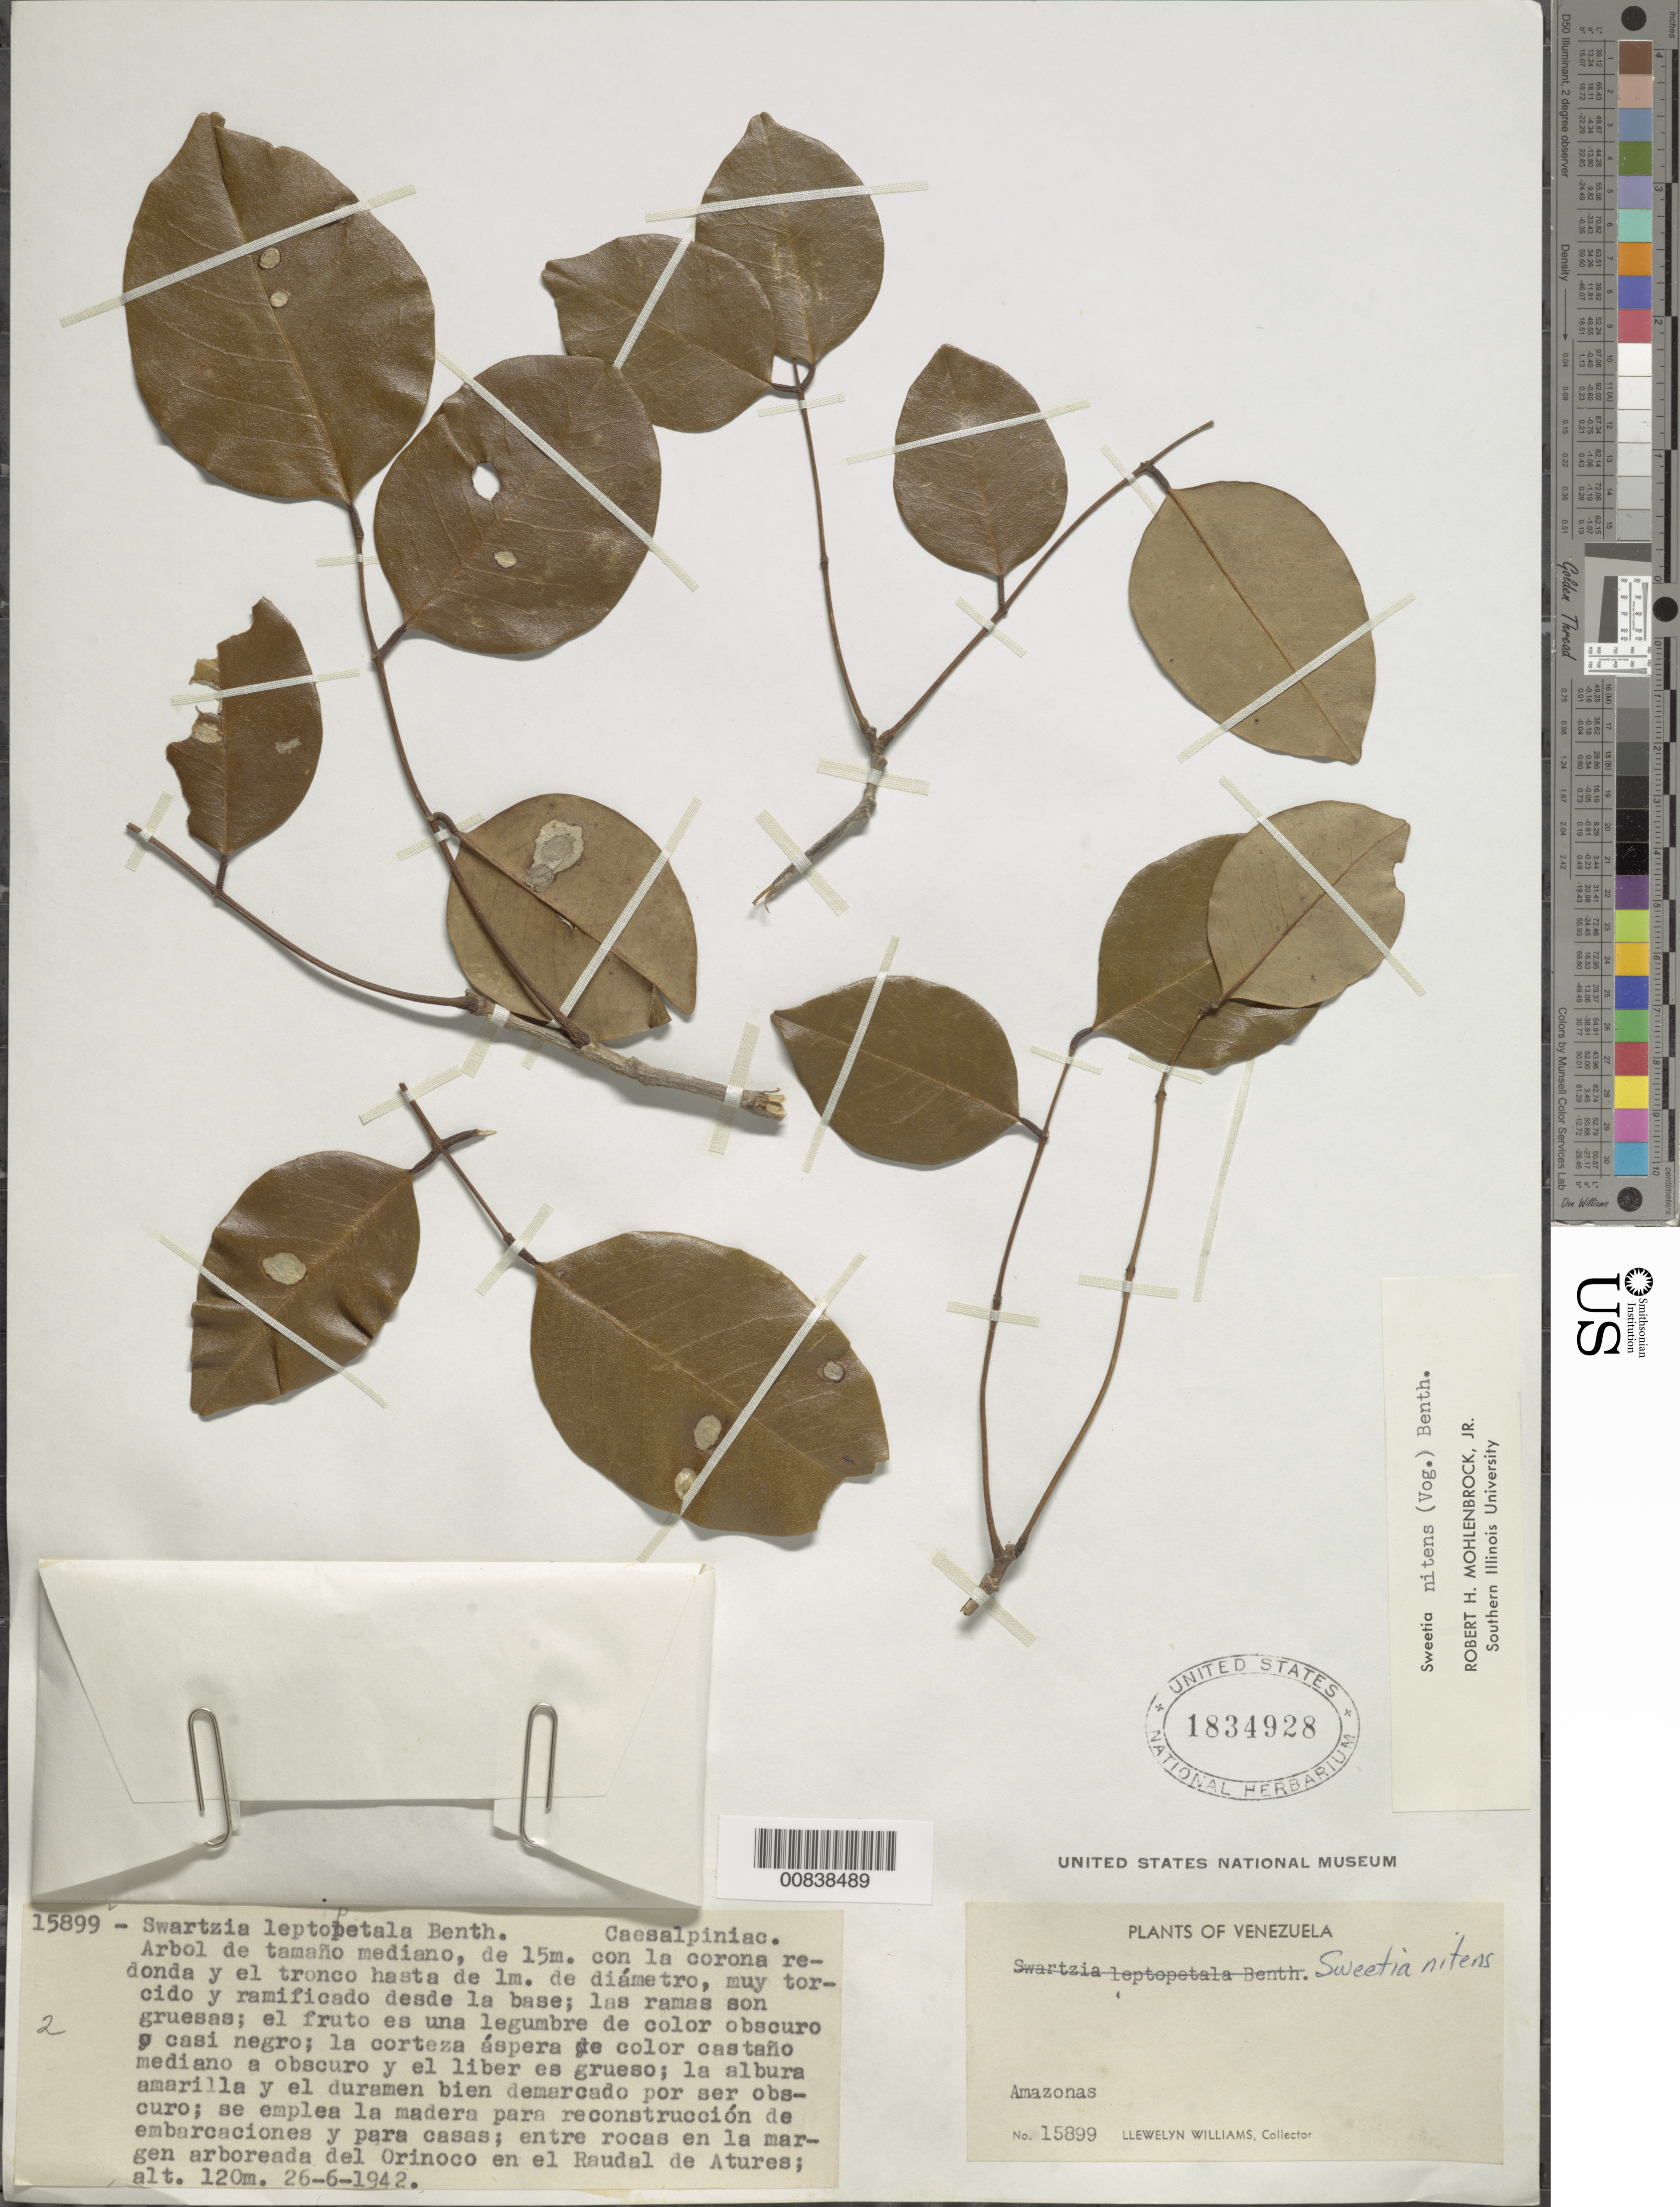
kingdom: Plantae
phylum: Tracheophyta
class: Magnoliopsida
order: Fabales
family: Fabaceae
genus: Acosmium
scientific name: Acosmium nitens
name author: (Vogel) Yakovlev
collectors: Ll. Williams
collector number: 15899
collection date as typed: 26-Jun-42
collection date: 1942-06-26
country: Venezuela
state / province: Amazonas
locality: Raudal de Atures, Orinoco R.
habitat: Entre rocas en la margen arboreada del Orinoco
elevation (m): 120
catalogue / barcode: US 1834928